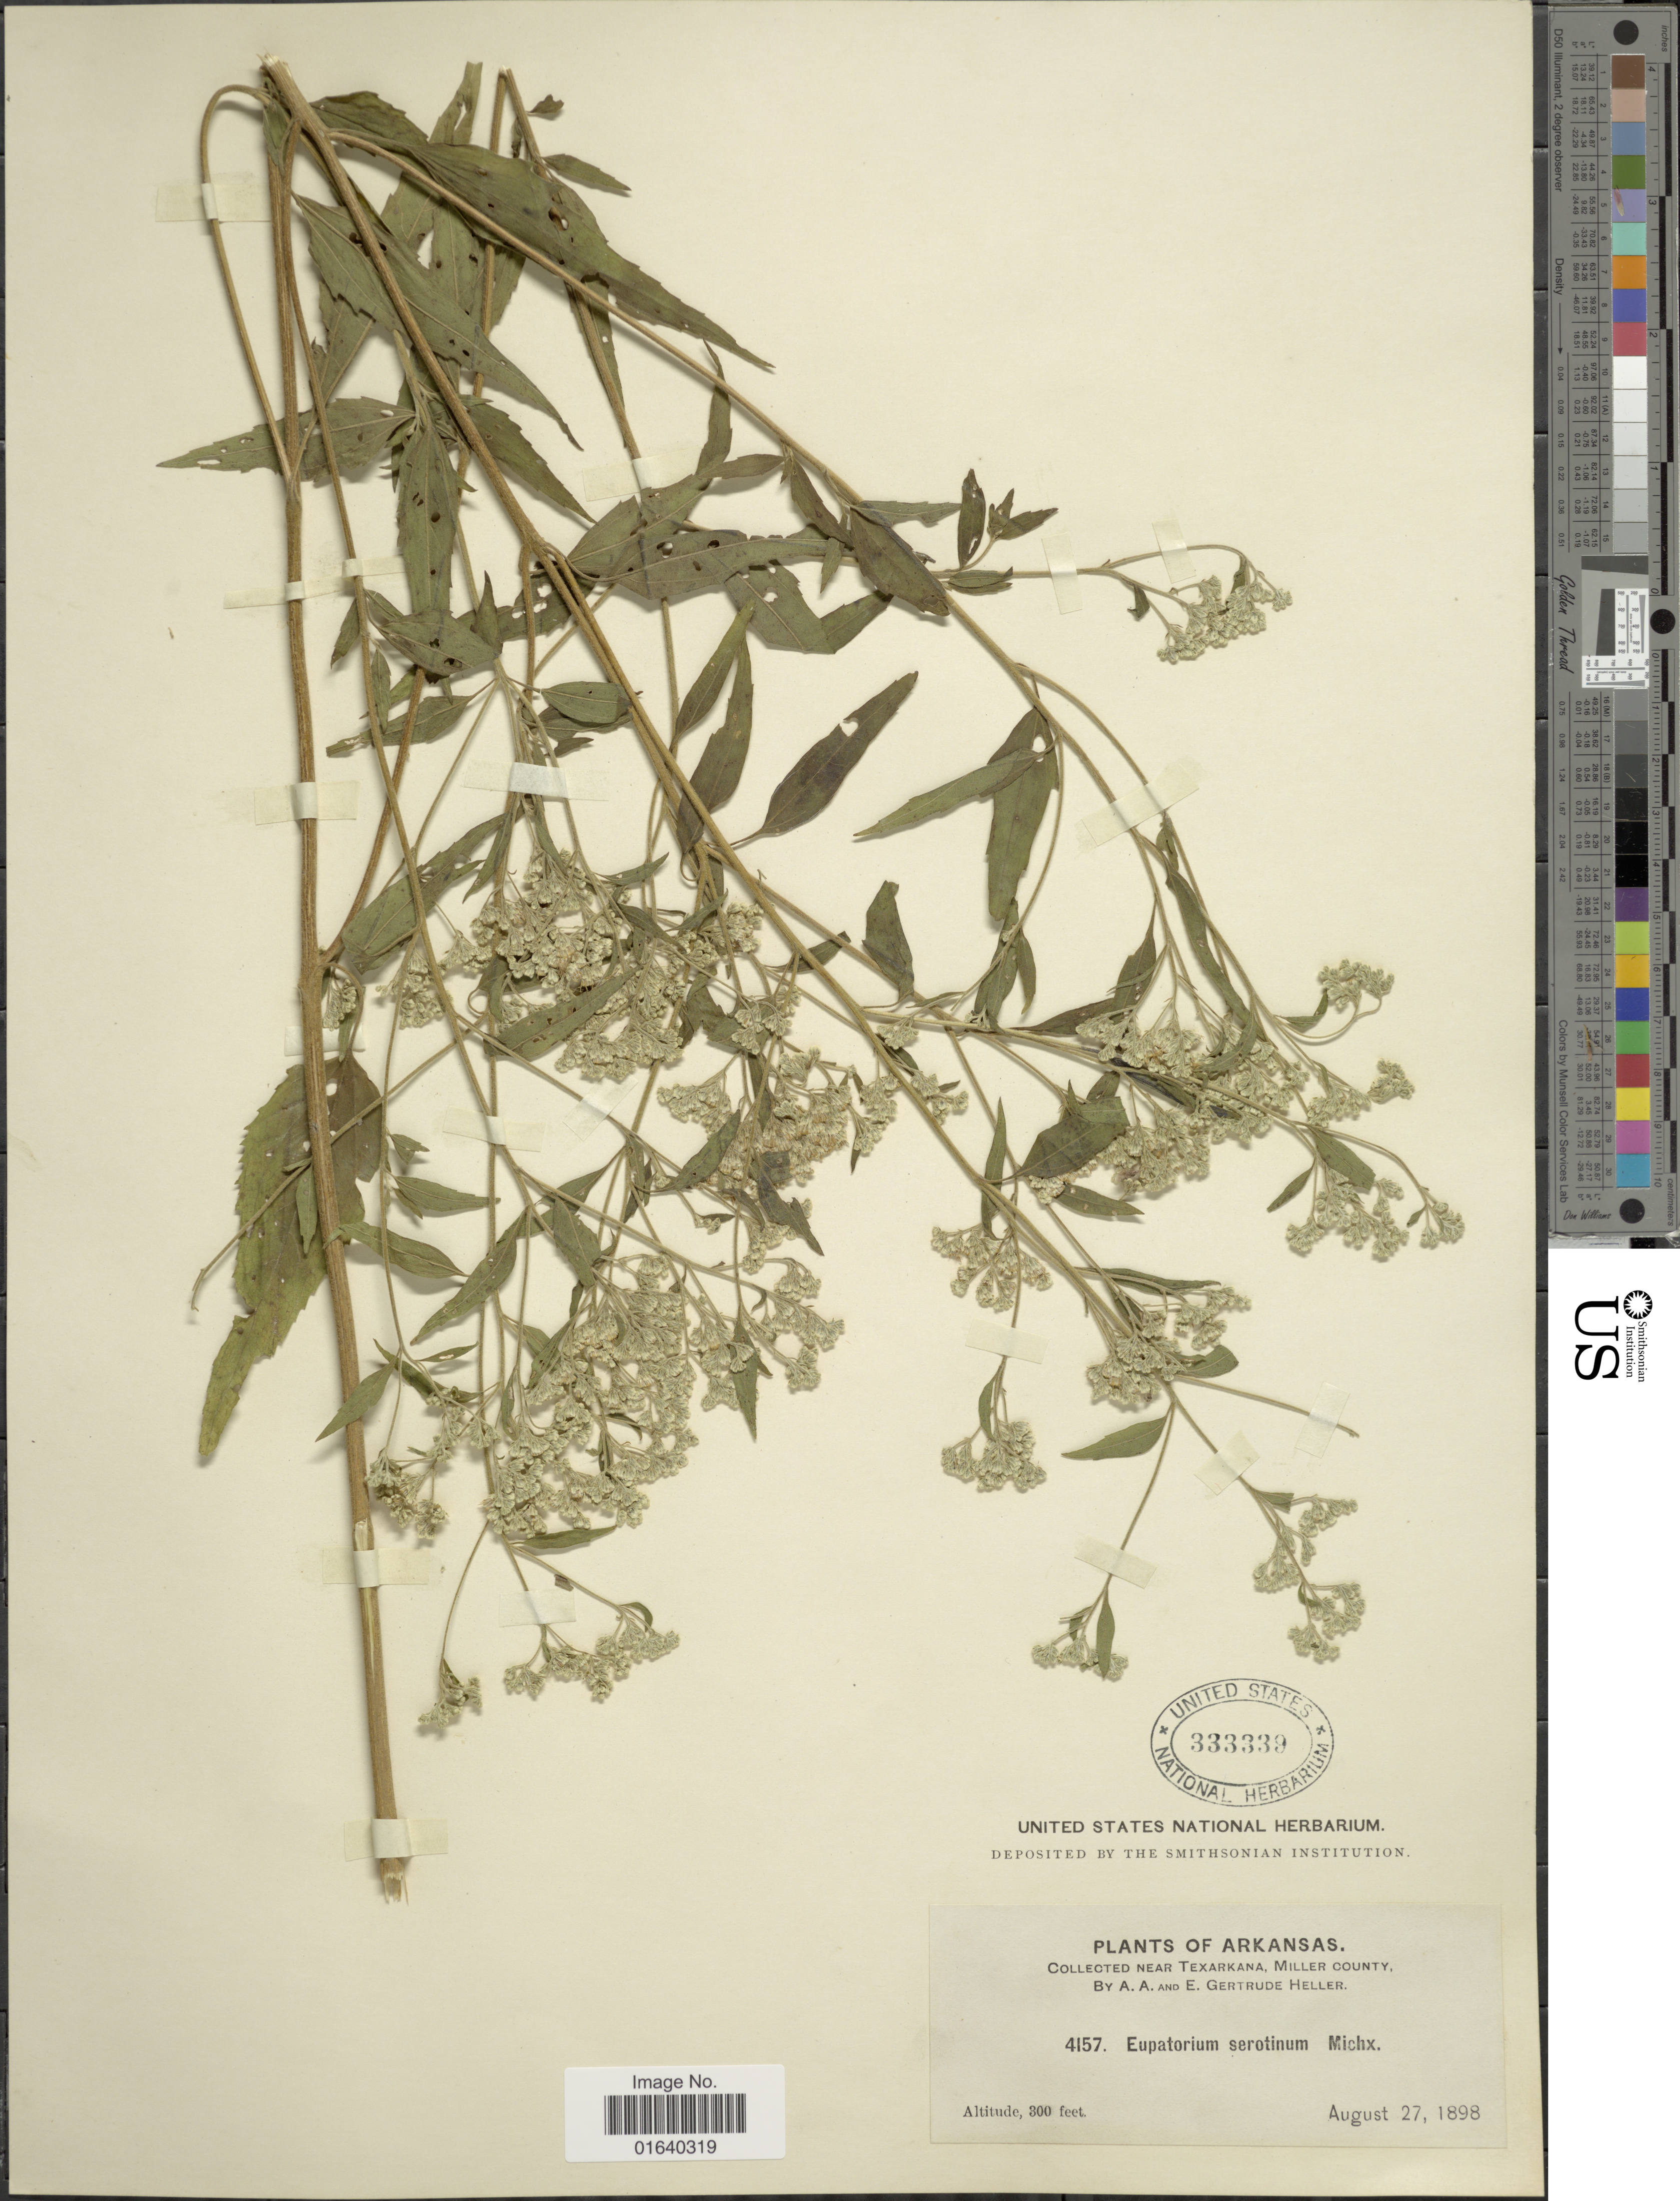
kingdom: Plantae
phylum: Tracheophyta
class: Magnoliopsida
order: Asterales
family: Asteraceae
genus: Eupatorium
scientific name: Eupatorium serotinum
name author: Michx.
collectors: A. A. Heller & E. G. Heller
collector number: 4157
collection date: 1898-08-27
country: United States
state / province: Arkansas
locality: Near Texarkana,Miller County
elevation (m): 91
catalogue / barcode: US 333339